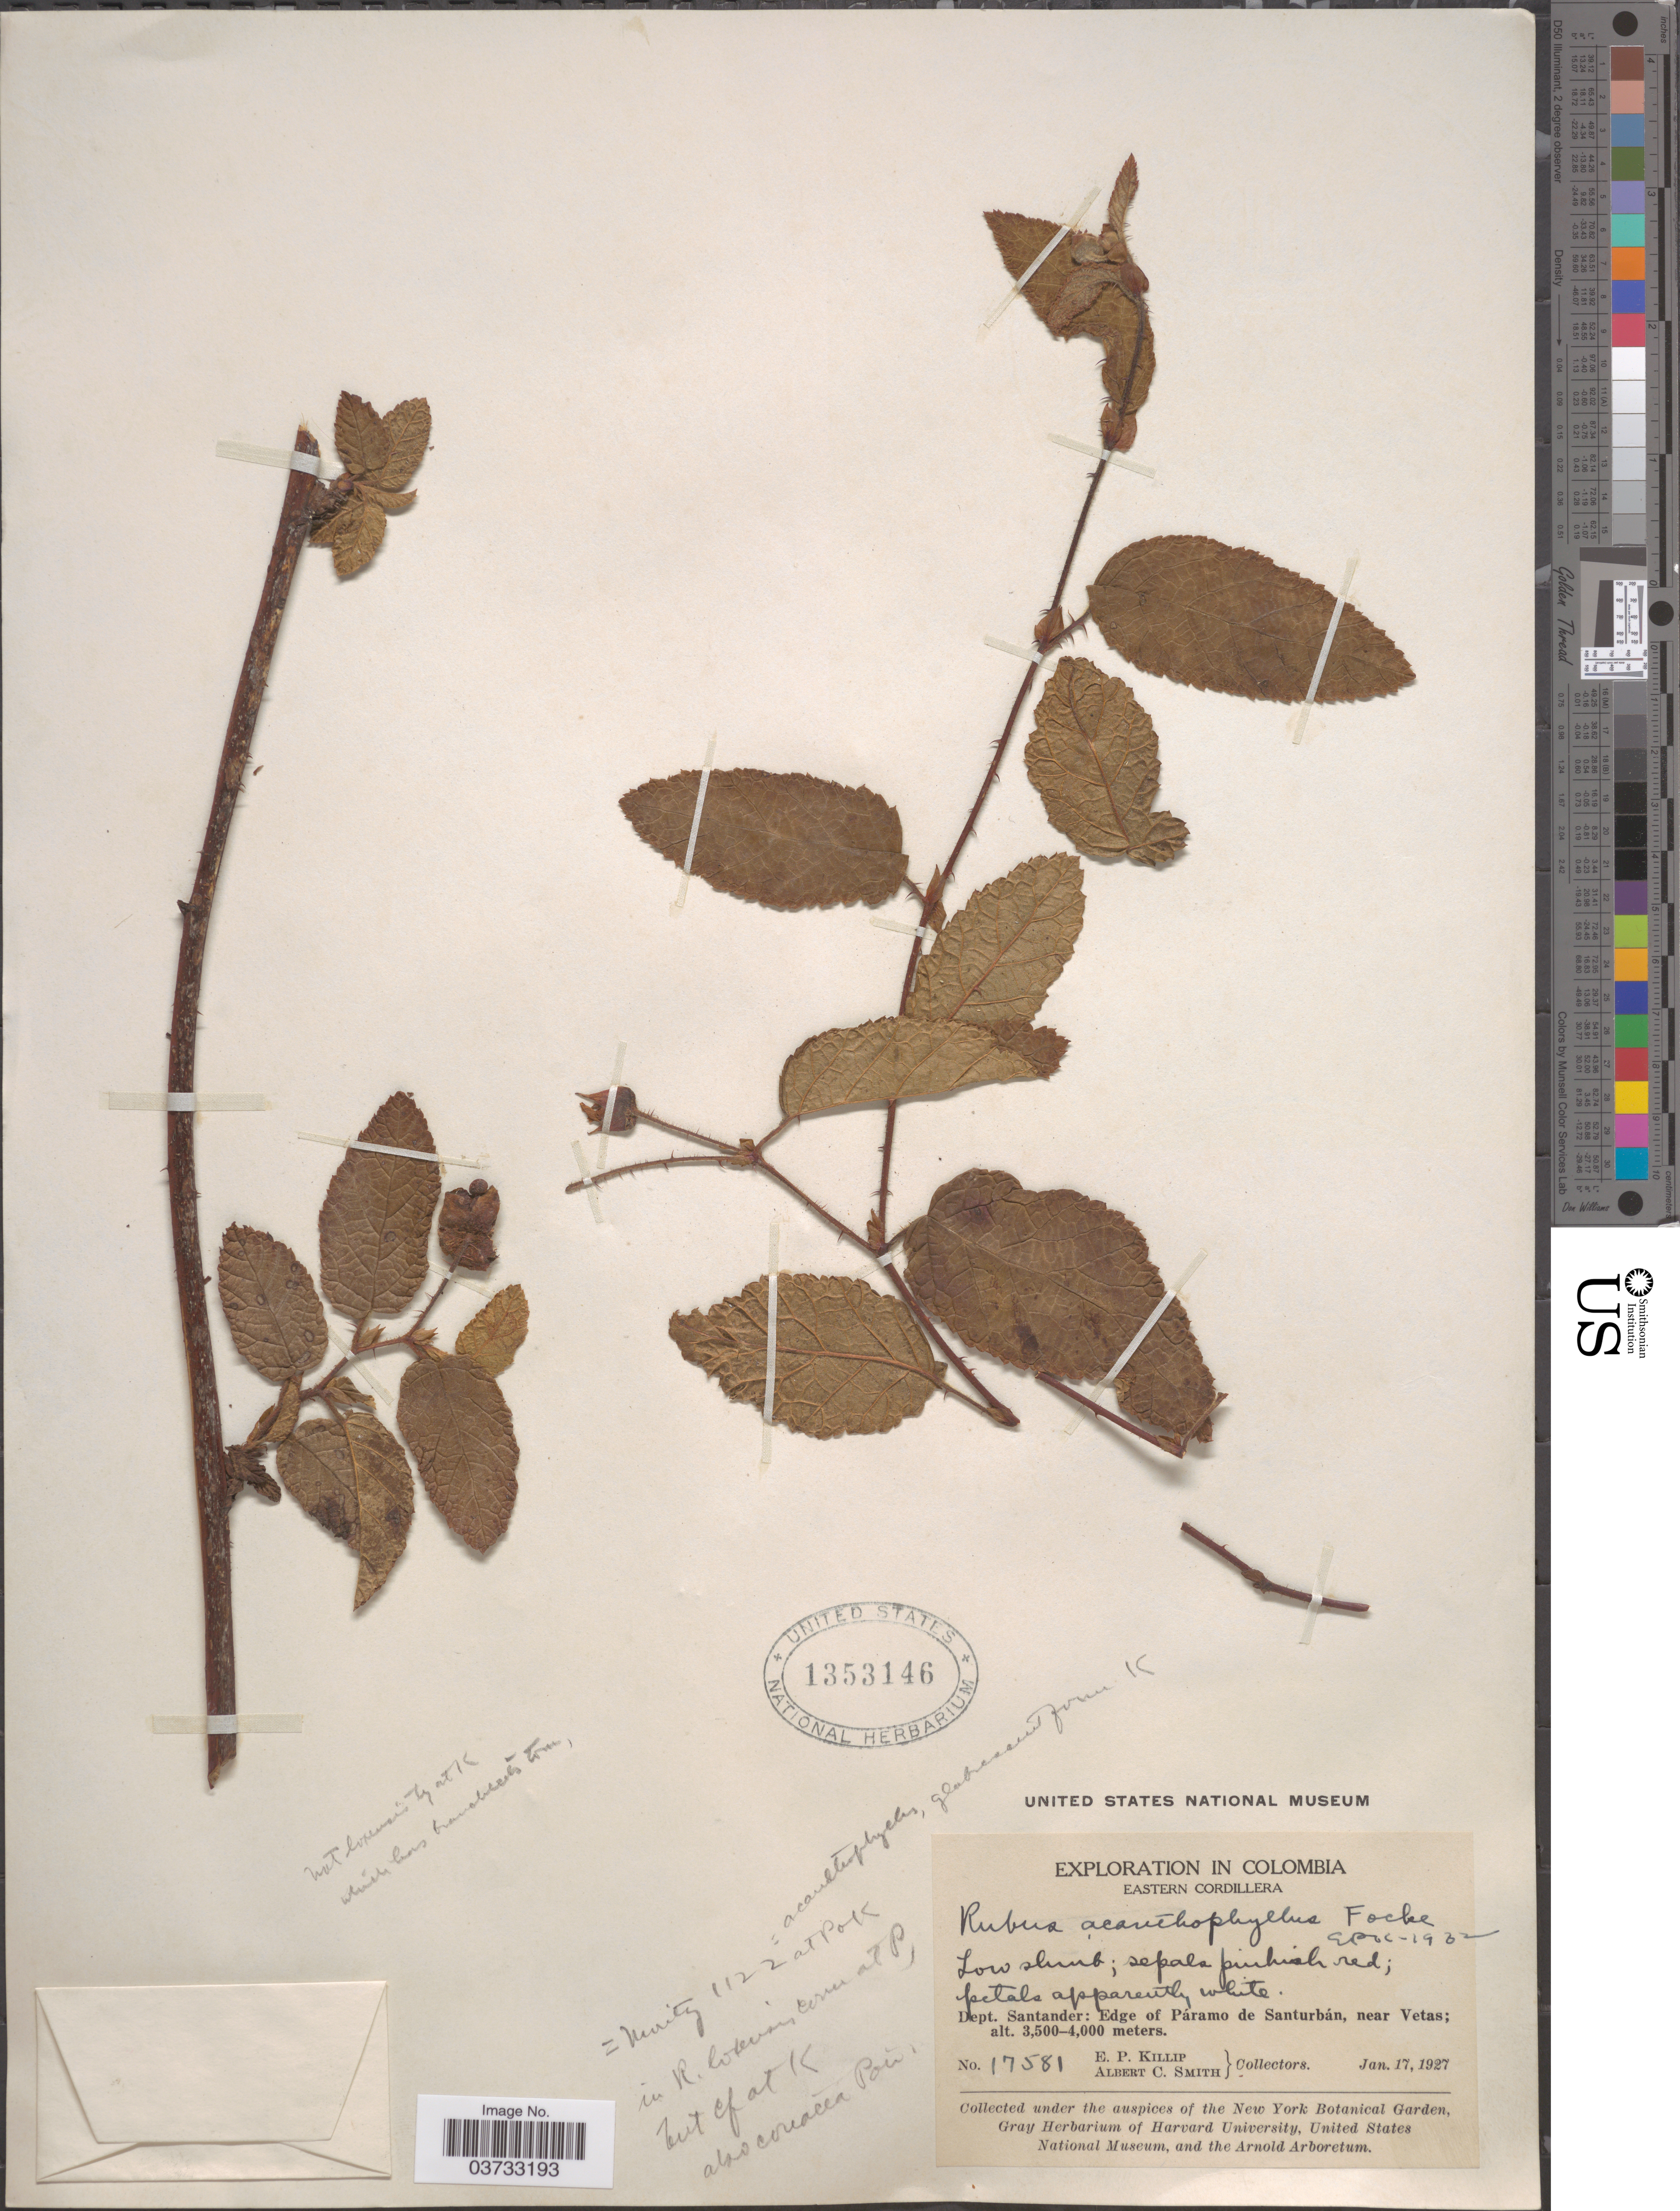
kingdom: Plantae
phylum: Tracheophyta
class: Magnoliopsida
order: Rosales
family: Rosaceae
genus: Rubus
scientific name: Rubus acanthophyllos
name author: Focke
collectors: E. P. Killip & A. C. Smith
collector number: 17581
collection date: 1927-01-17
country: Colombia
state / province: Santander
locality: Eastern Cordillera. Dept. Santander: Edge of Páramo de Santurbán, near Vetas.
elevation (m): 3500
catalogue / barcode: US 1353146